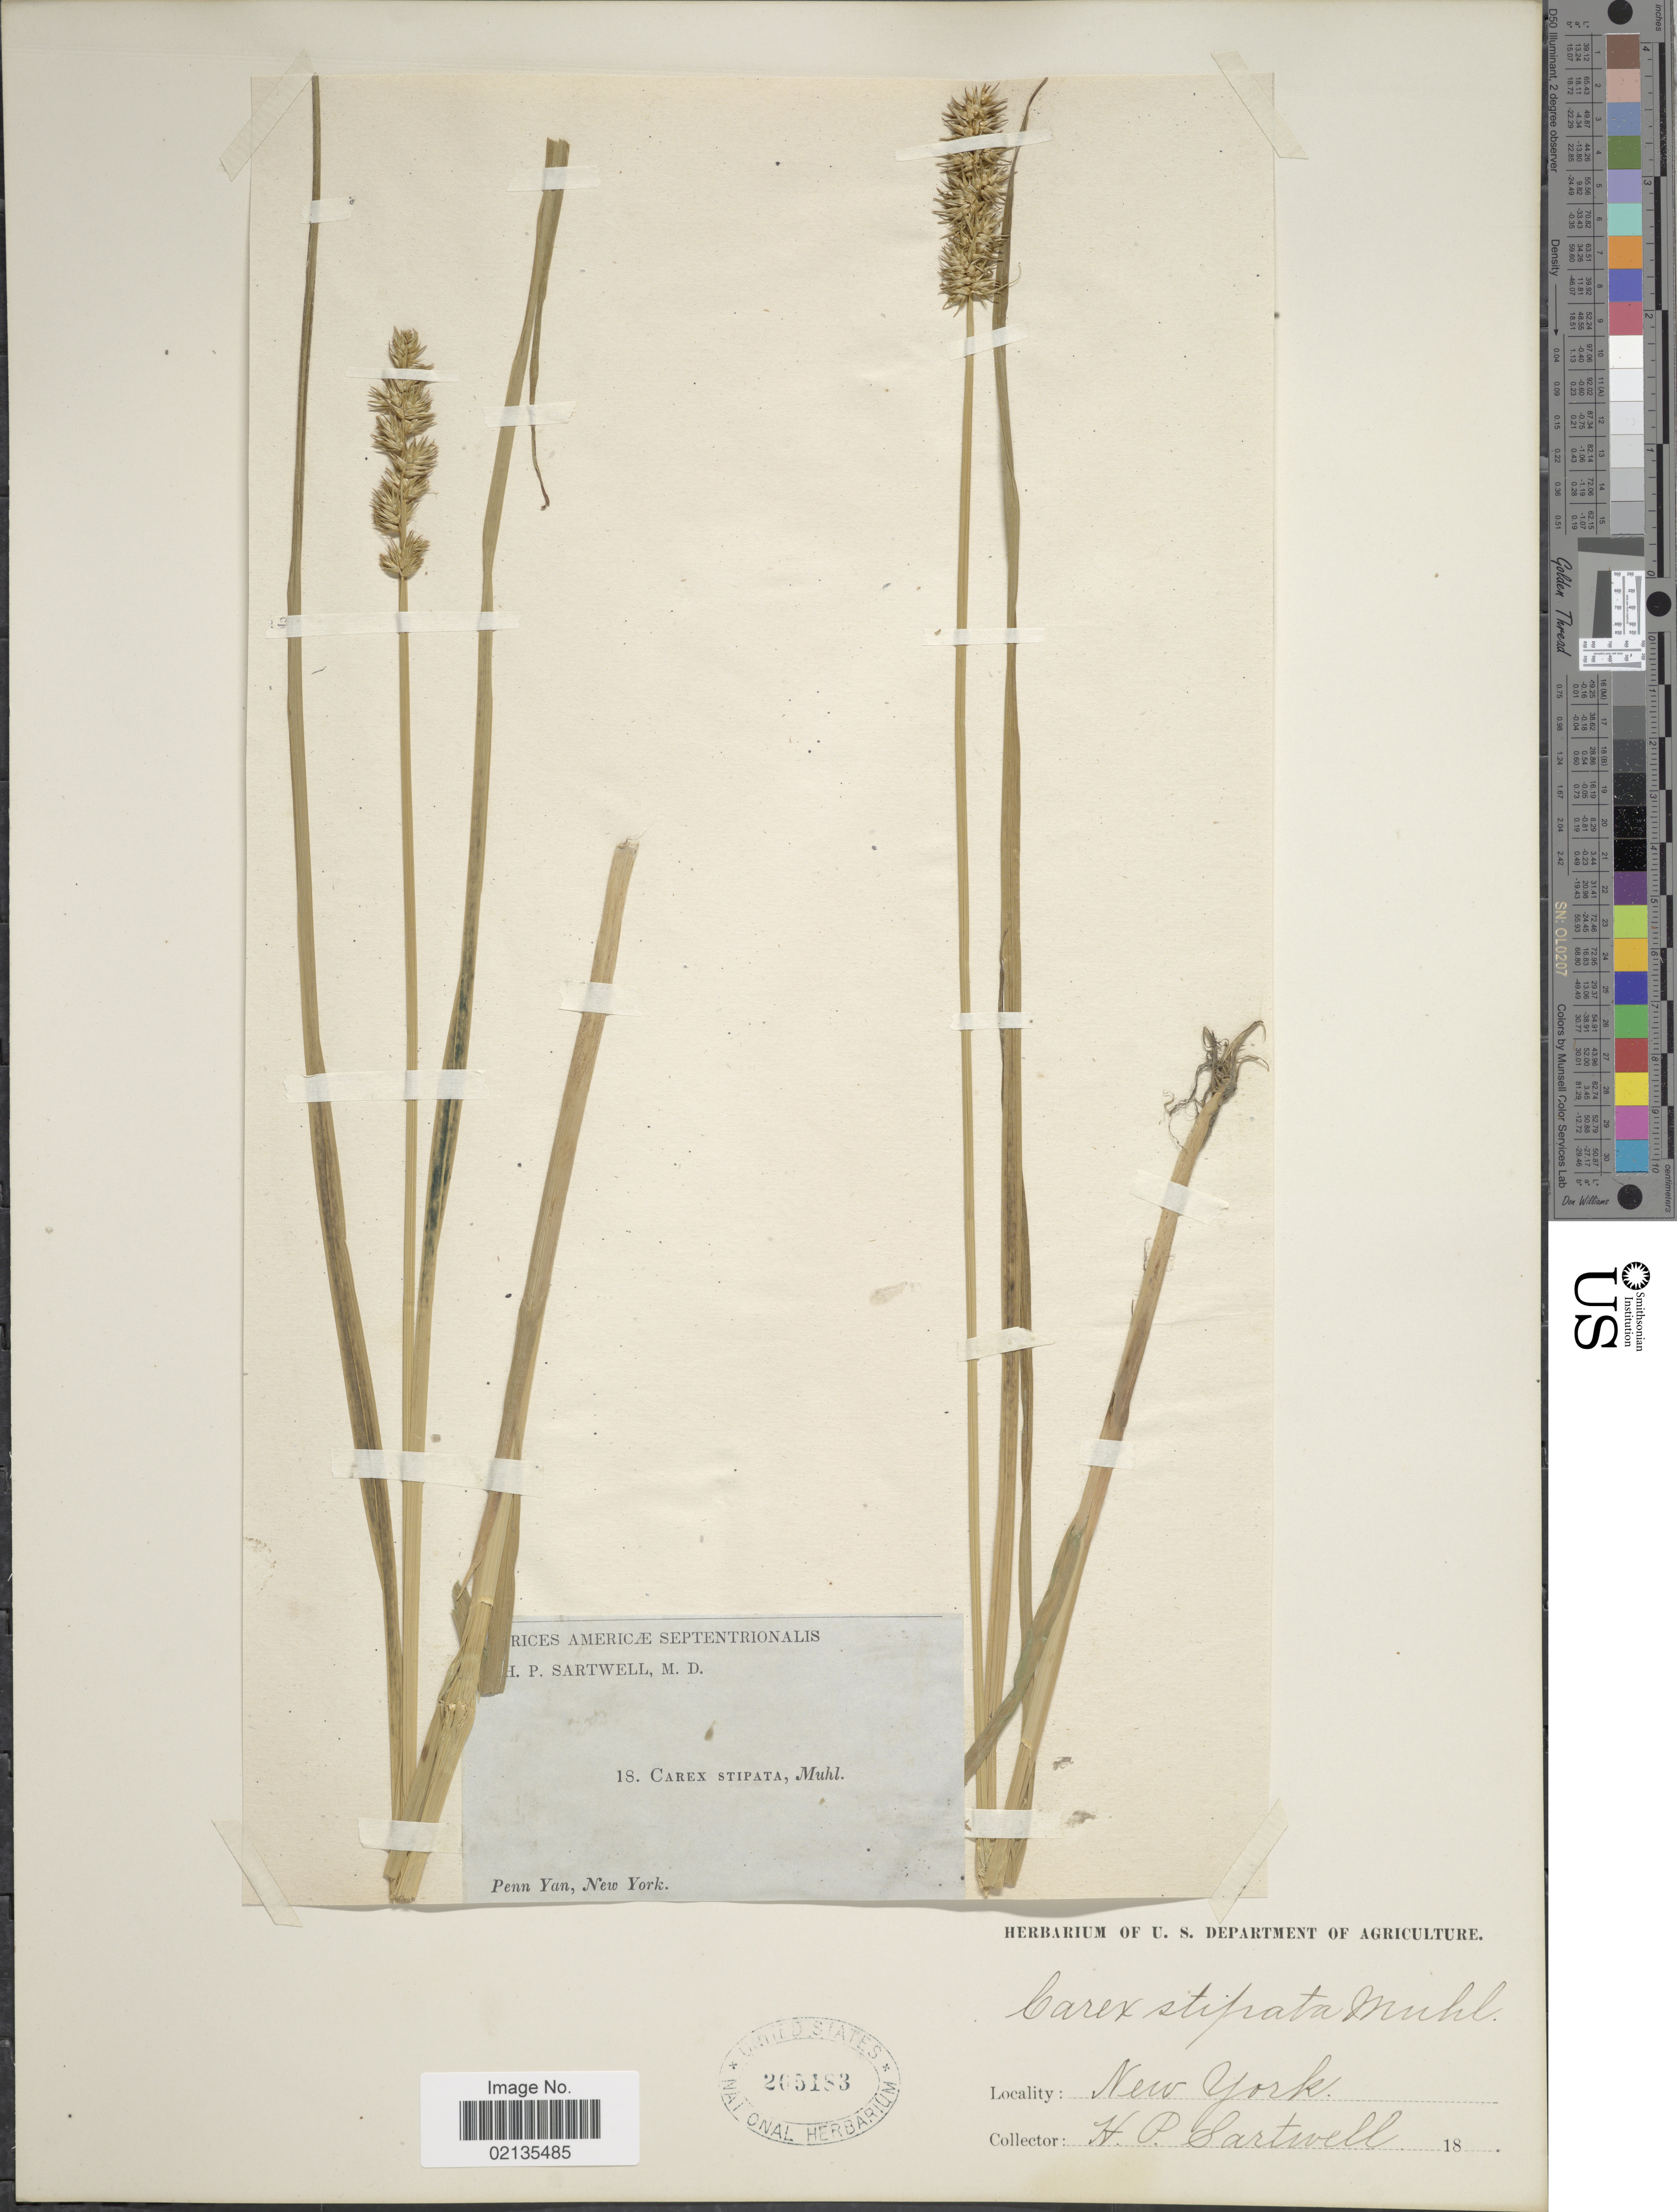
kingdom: Plantae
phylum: Tracheophyta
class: Liliopsida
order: Poales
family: Cyperaceae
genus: Carex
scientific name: Carex stipata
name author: Muhl. ex Willd.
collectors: H. P. Sartwell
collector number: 18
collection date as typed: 18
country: United States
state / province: New York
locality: Carices Americae Septentrionalis, Penn Yan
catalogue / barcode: US 265183